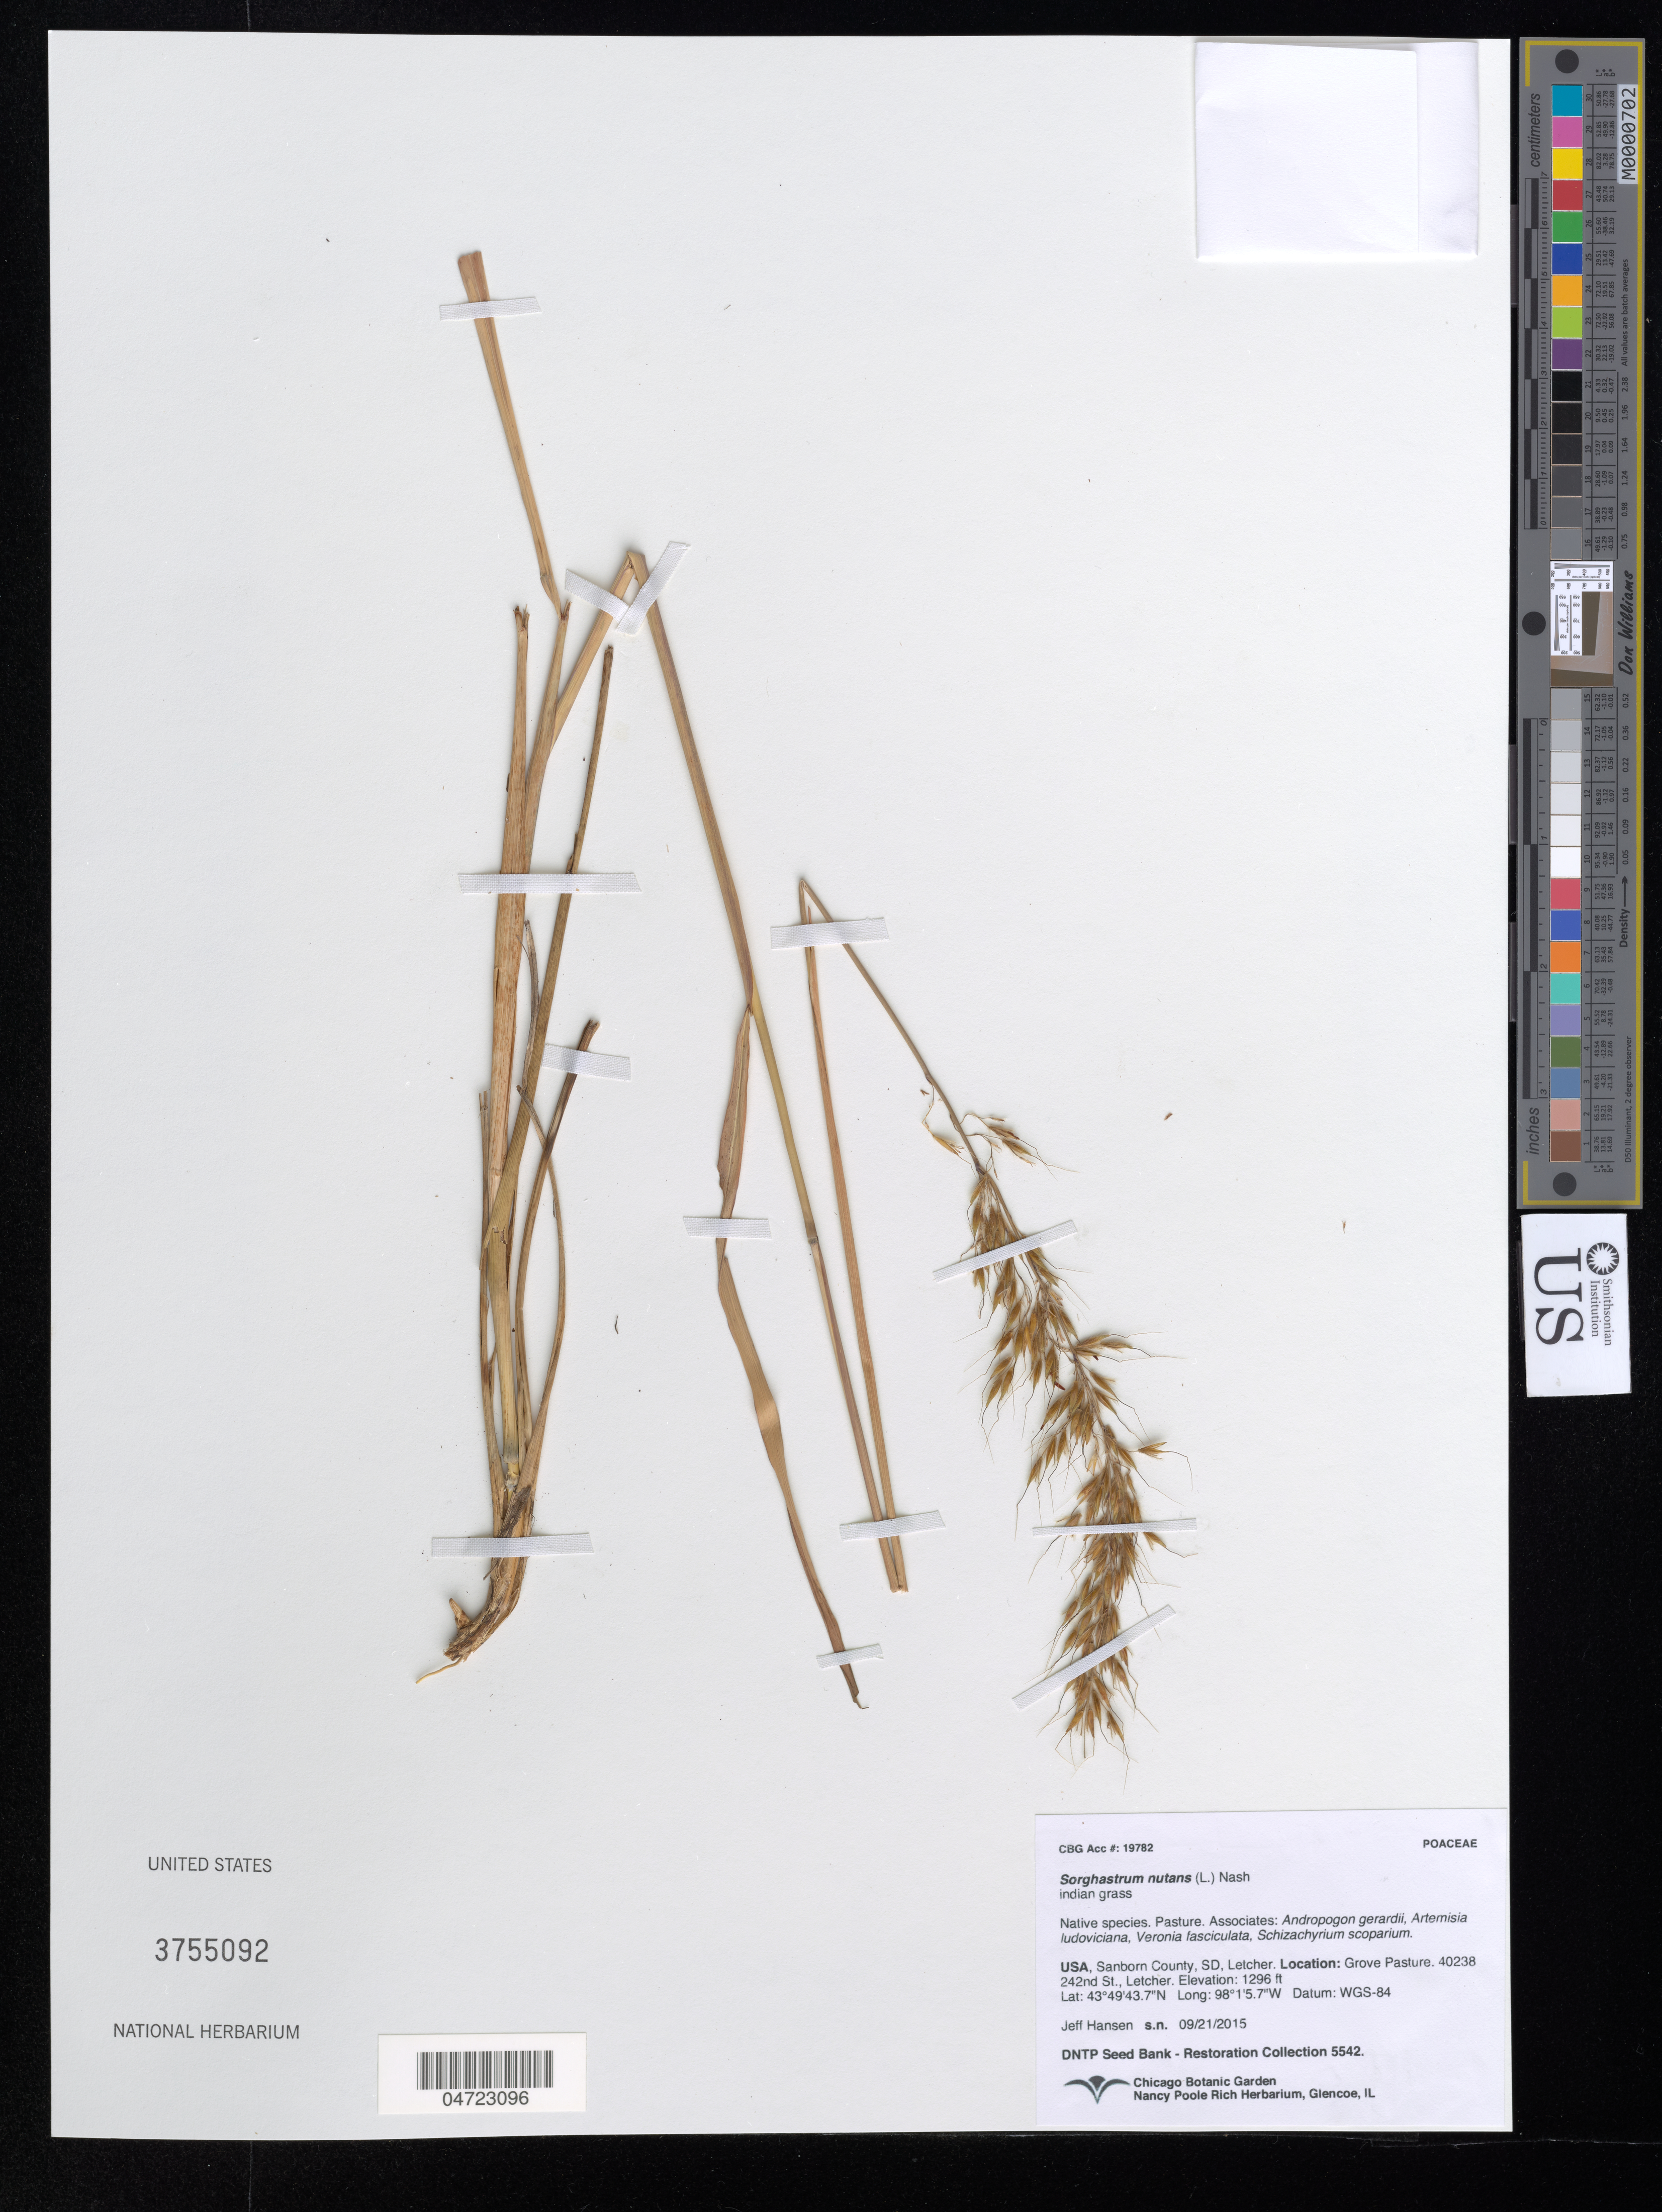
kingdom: Plantae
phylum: Tracheophyta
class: Liliopsida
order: Poales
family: Poaceae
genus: Sorghastrum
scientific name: Sorghastrum nutans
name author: (L.) Nash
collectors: J. Hansen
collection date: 2015-09-21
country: United States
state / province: South Dakota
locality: Sanborn County, Letcher. Grove Pasture. 4023B 242nd St., Letcher.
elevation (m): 395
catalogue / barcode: US 3755092